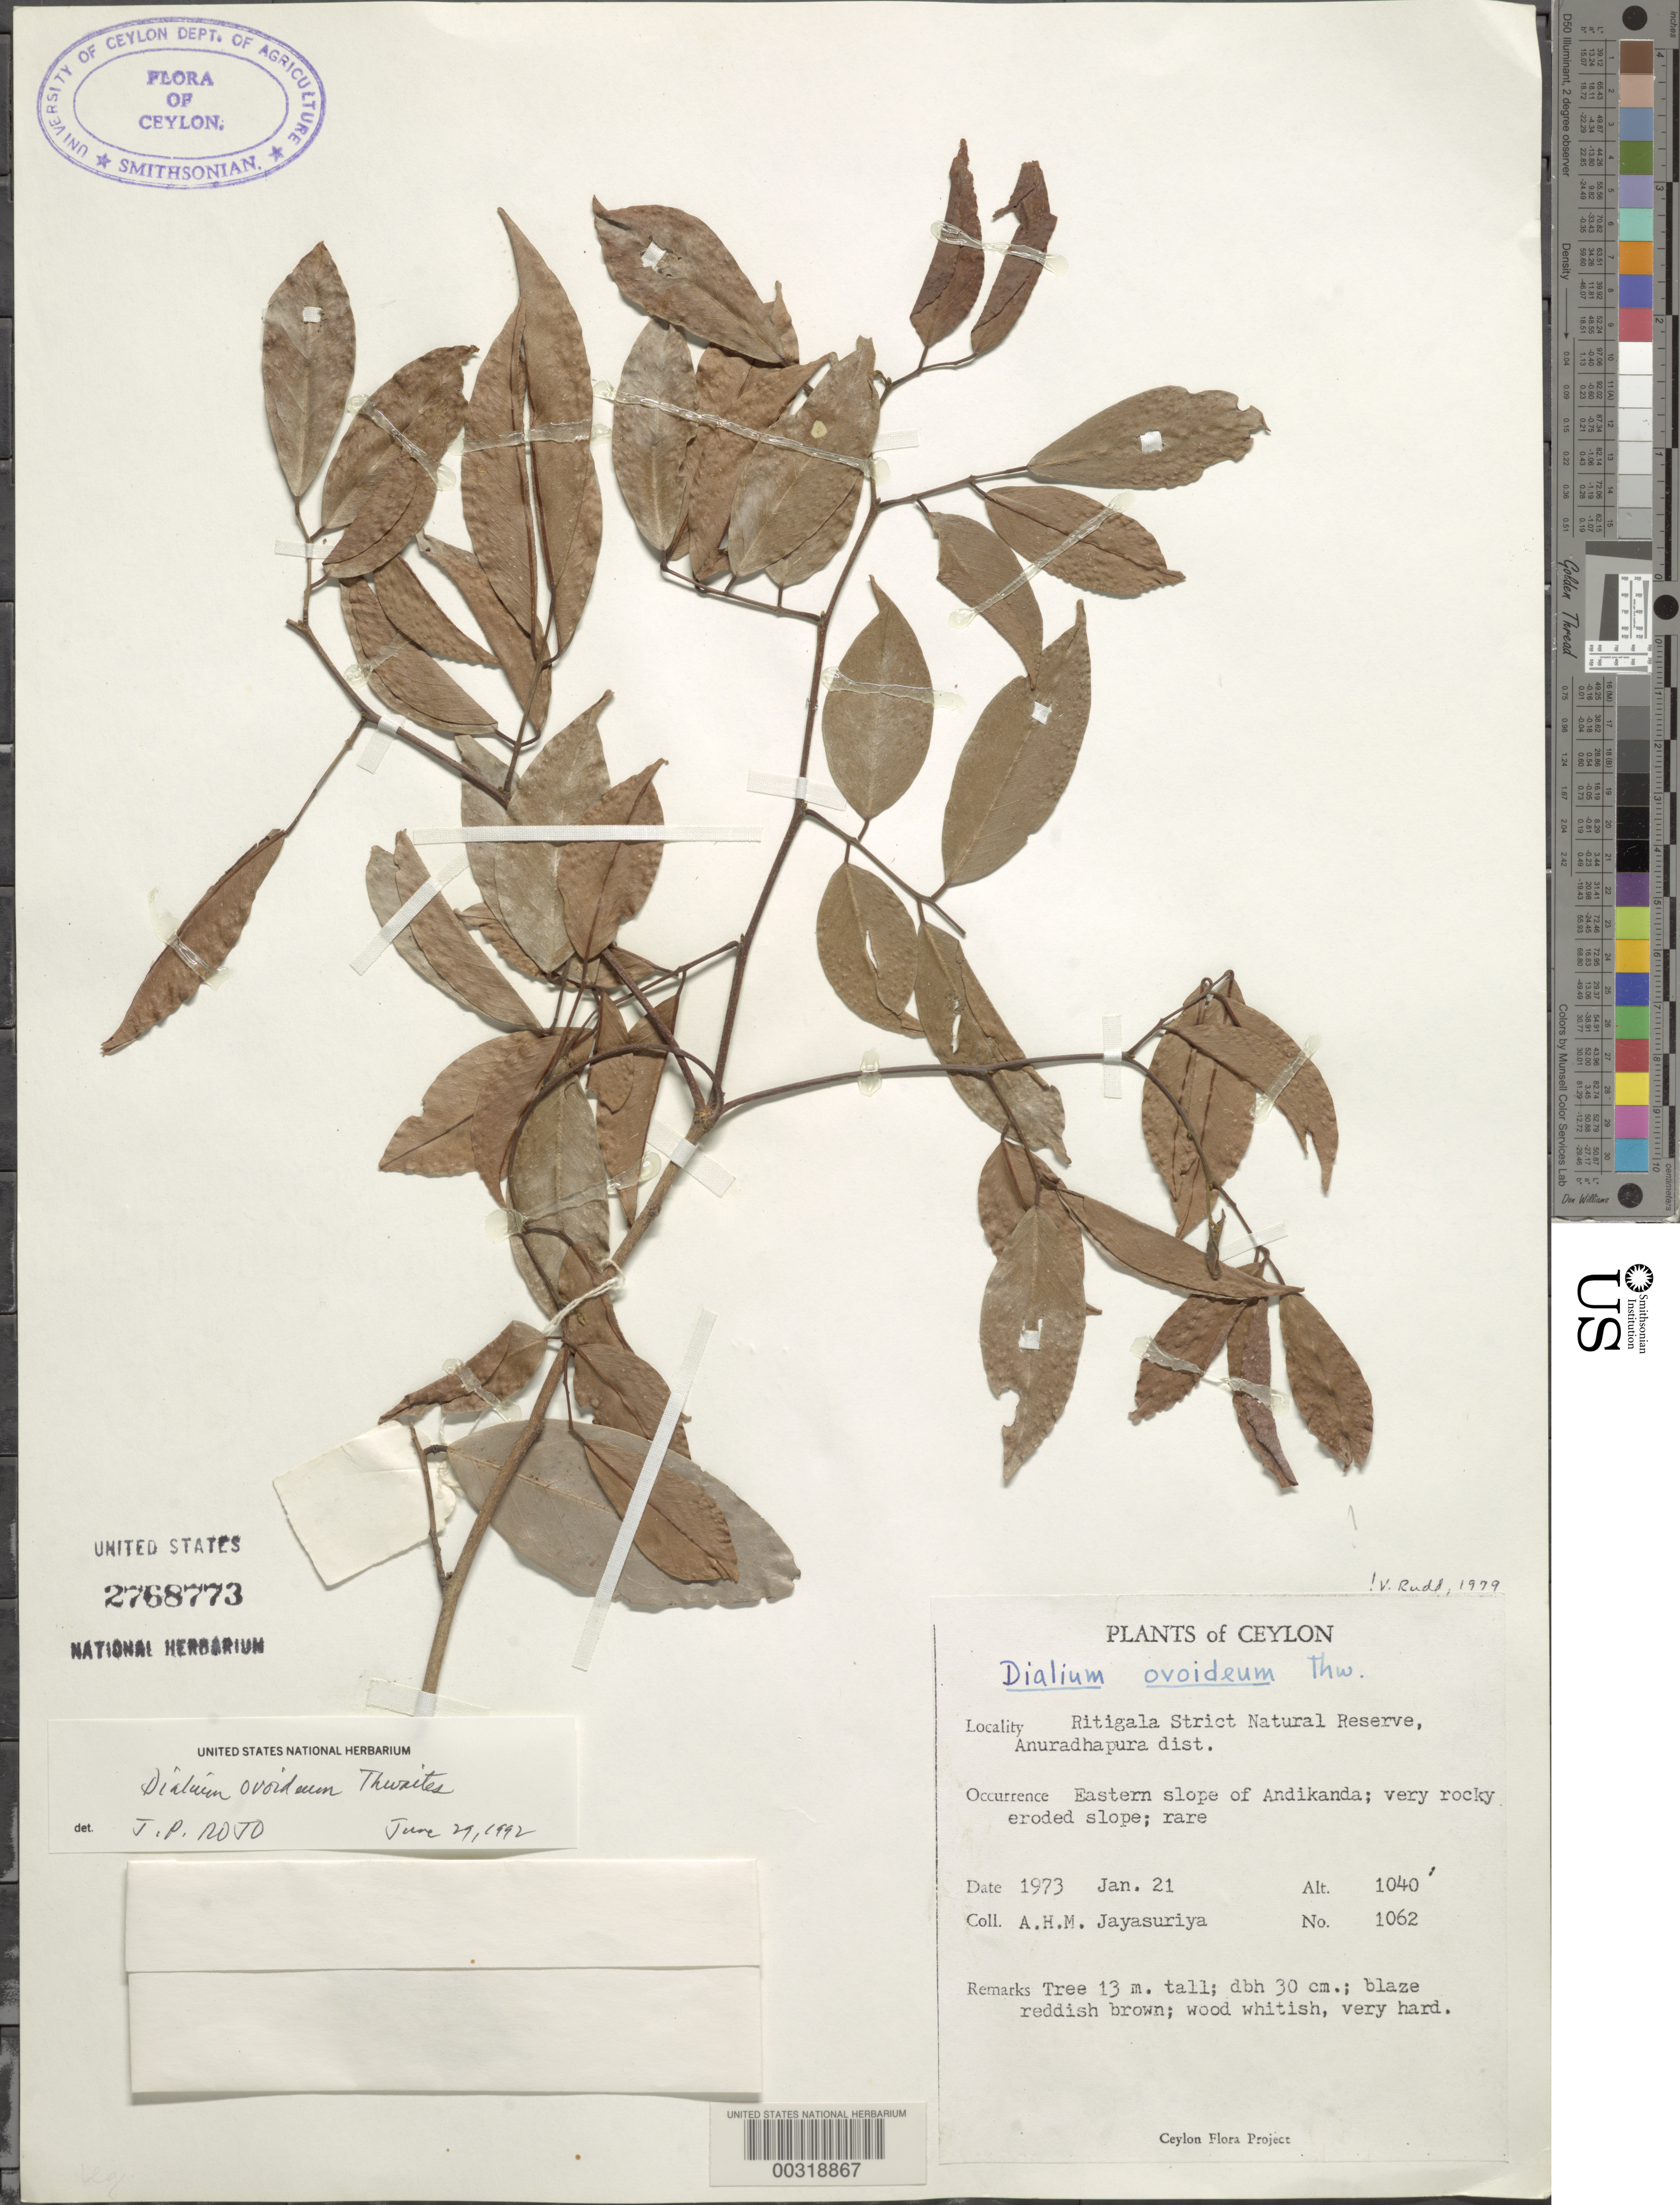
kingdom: Plantae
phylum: Tracheophyta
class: Magnoliopsida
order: Fabales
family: Fabaceae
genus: Dialium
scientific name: Dialium ovoideum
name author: Thwaites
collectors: A. H. Jayasuriya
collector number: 1062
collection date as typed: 21 Jan 1973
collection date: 1973-01-21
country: Sri Lanka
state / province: North Central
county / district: Anuradhapura Dist.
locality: Eastern slope of andikanda; ritigala strict natural reserve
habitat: Very rocky eroded slope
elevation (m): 317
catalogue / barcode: US 2768773